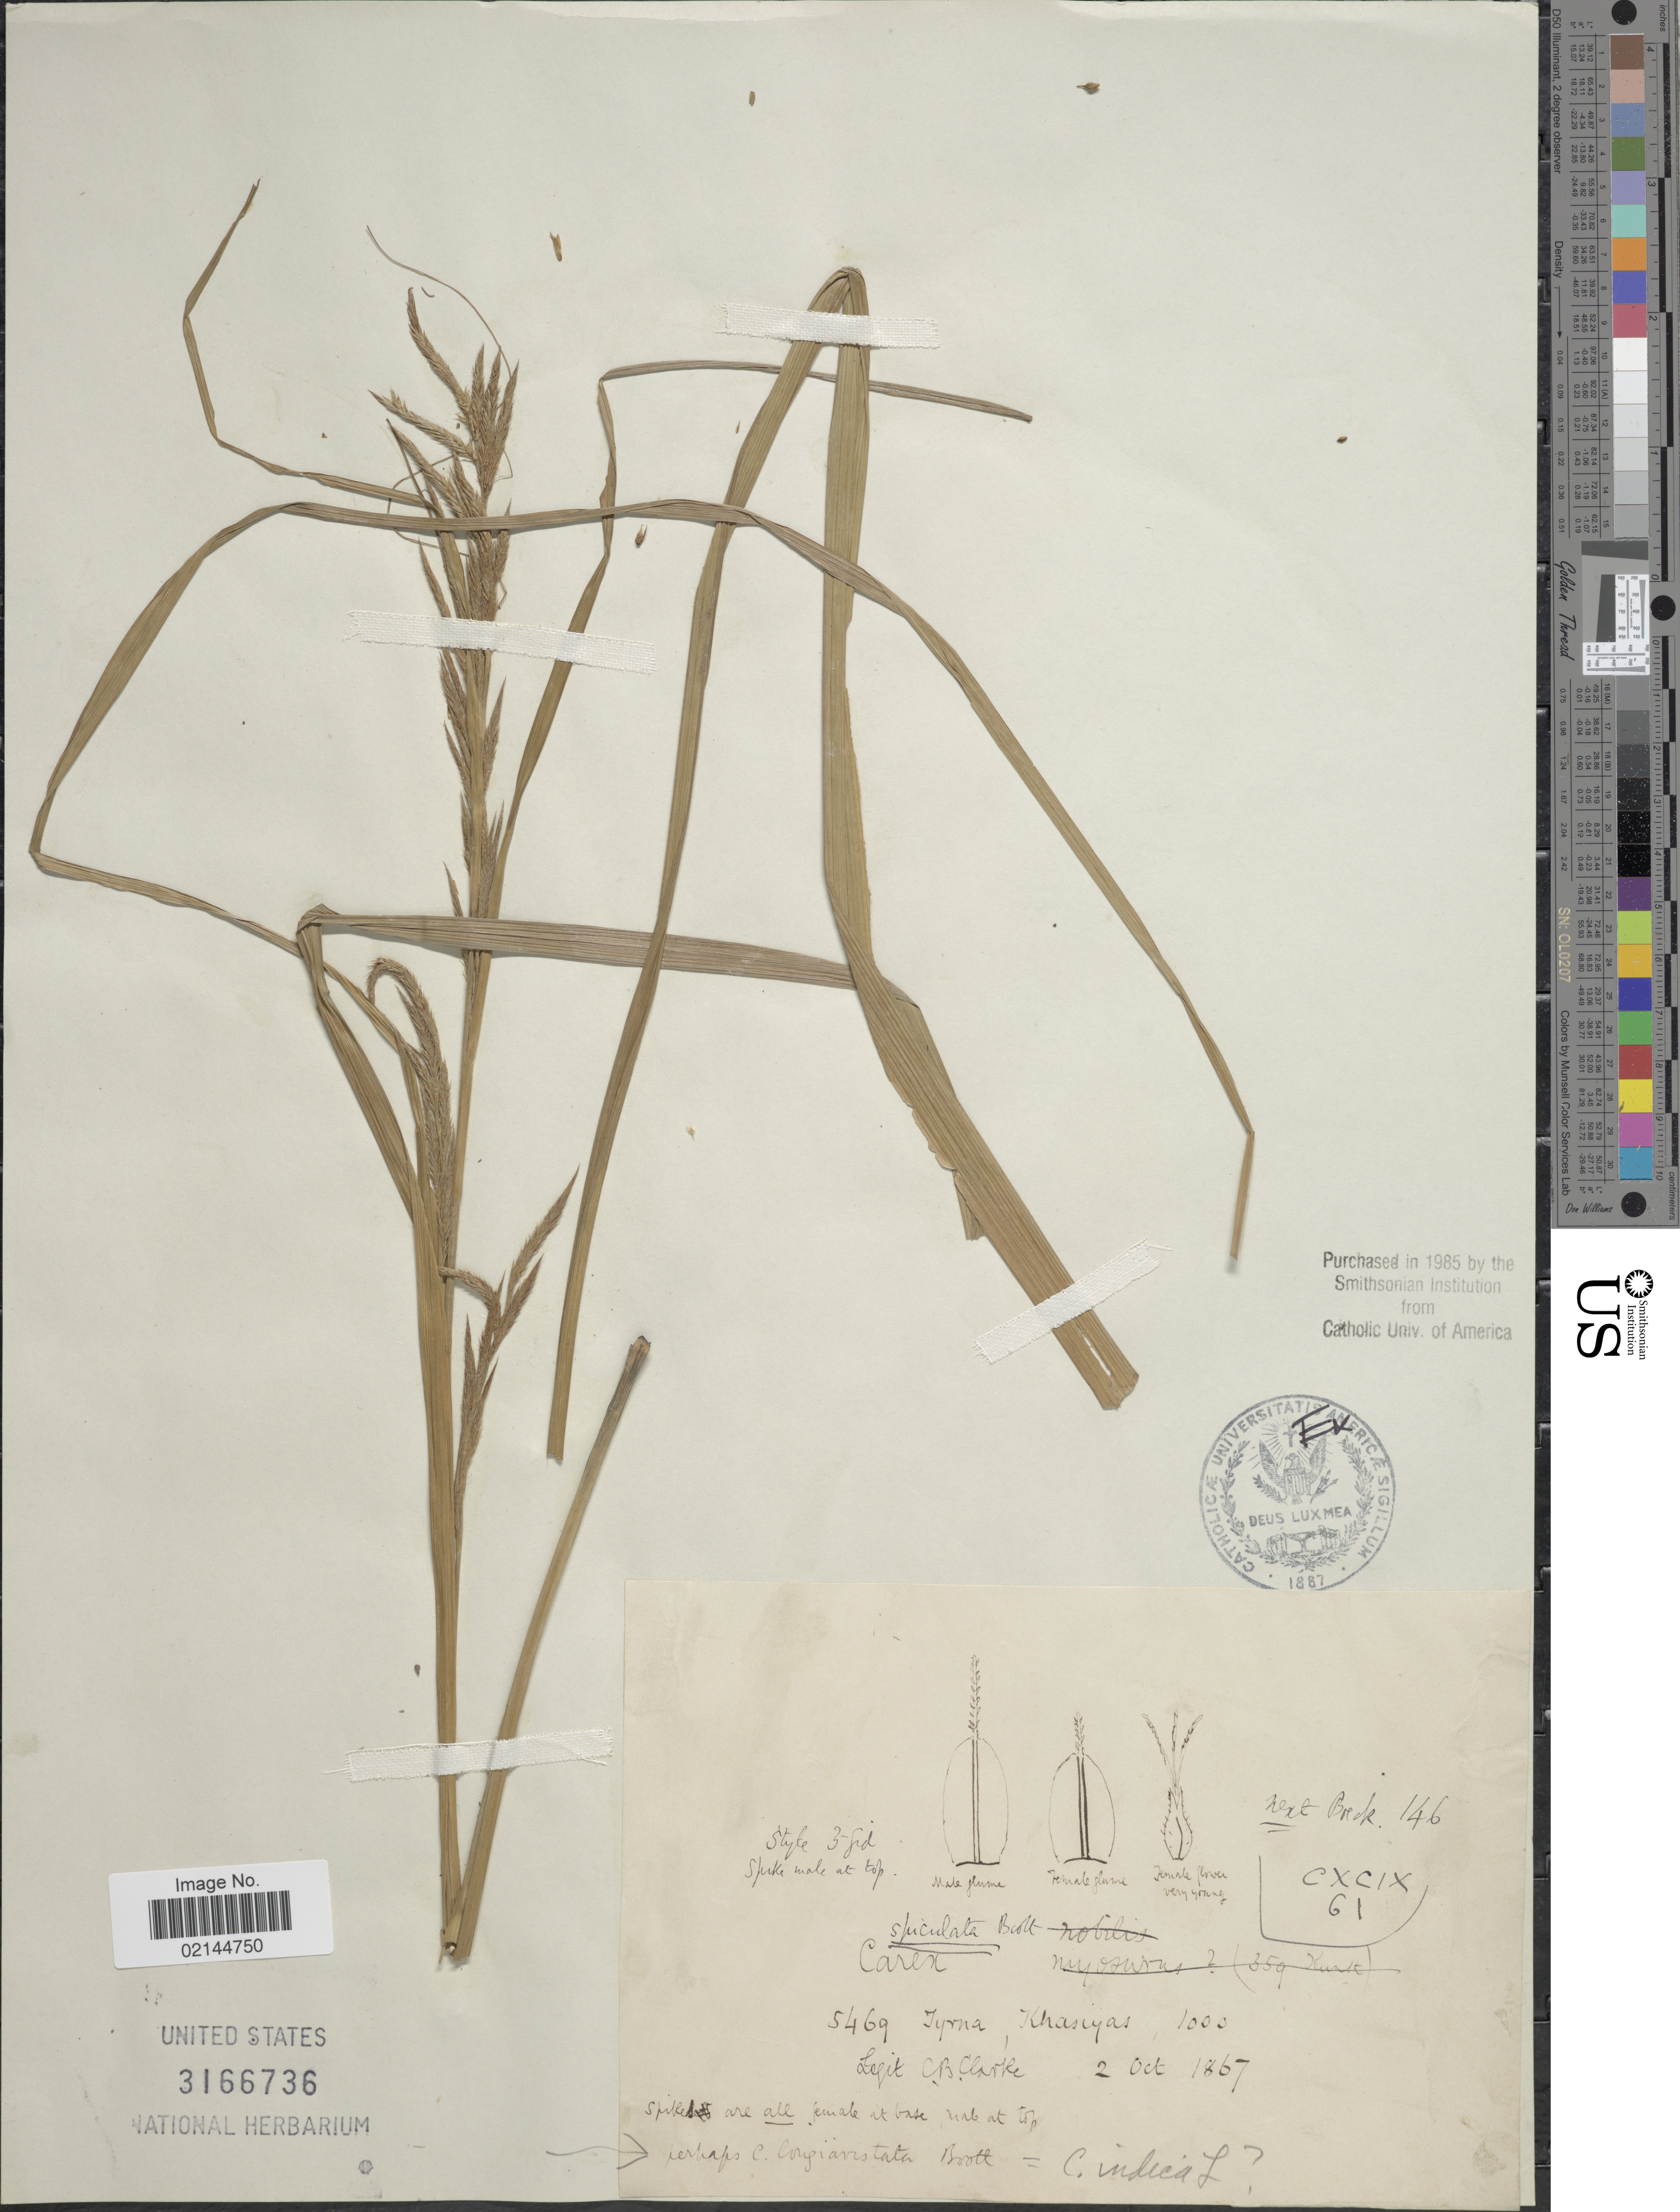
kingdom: Plantae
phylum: Tracheophyta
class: Liliopsida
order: Poales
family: Cyperaceae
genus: Carex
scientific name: Carex indica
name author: L.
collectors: C. B. Clarke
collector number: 5469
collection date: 1867-10-02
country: India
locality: Tyrna, Khasiyas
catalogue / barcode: US 3166736